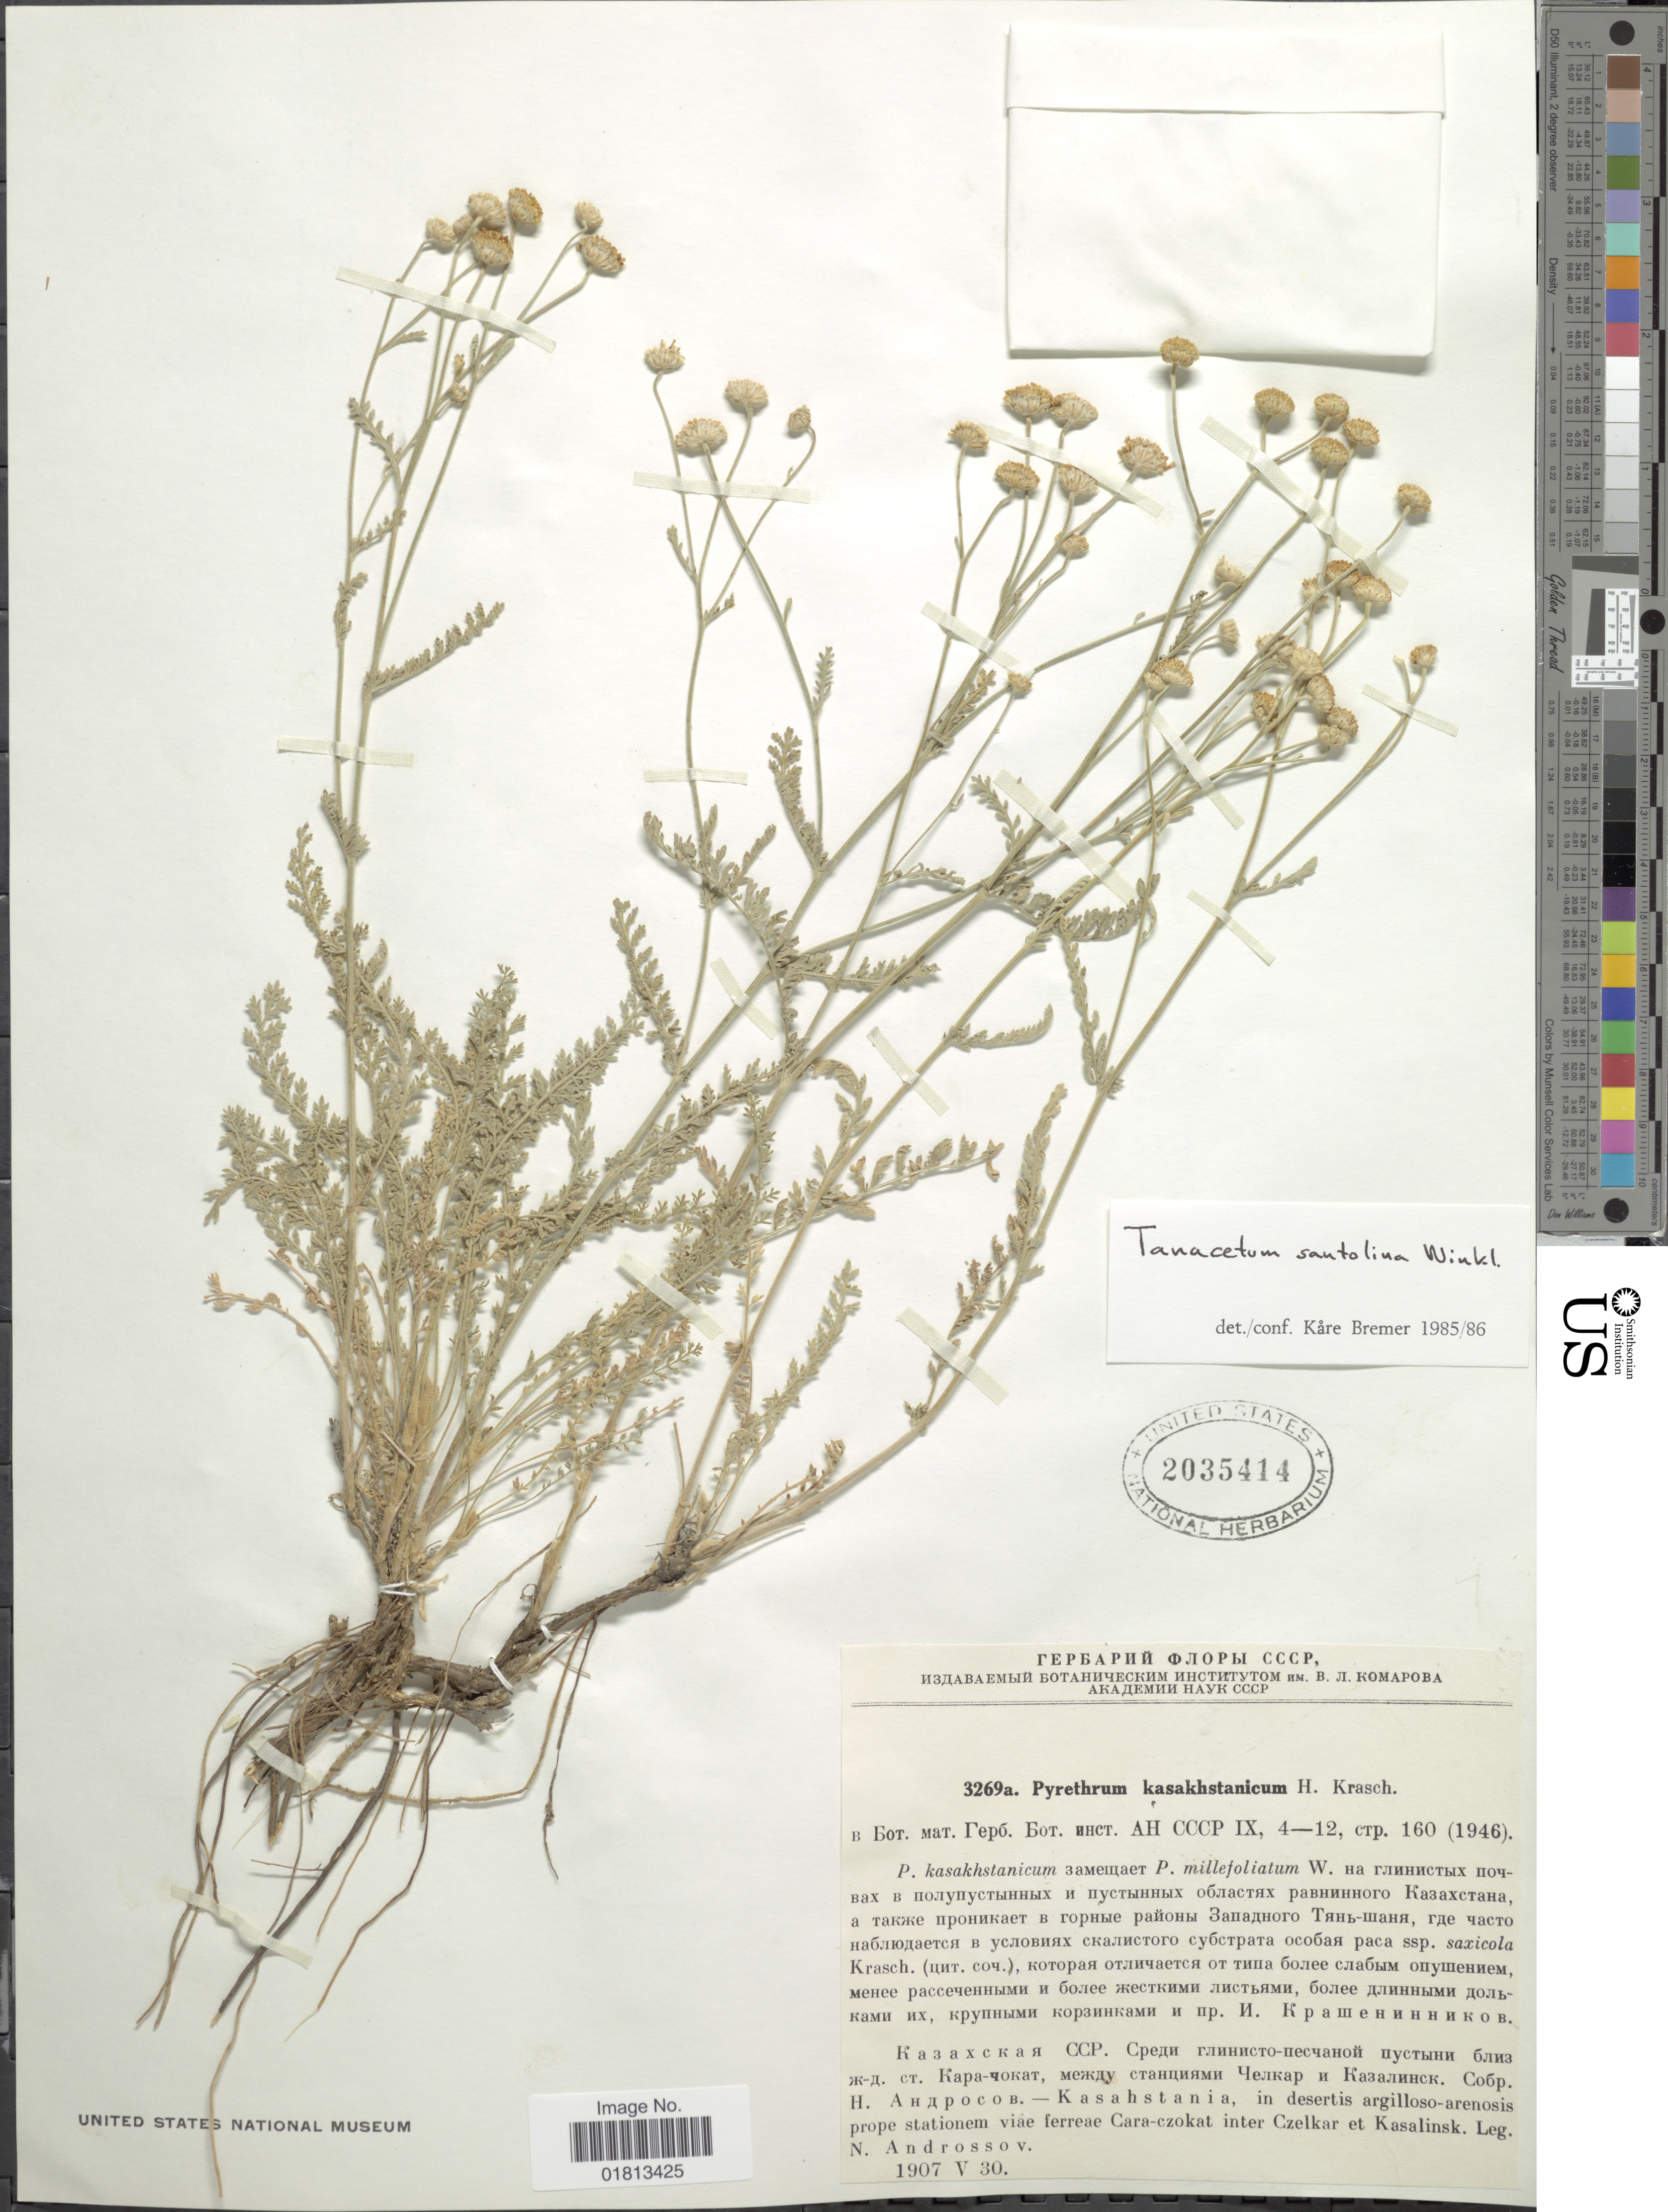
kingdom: Plantae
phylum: Tracheophyta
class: Magnoliopsida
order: Asterales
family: Asteraceae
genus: Tanacetum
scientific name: Tanacetum santolina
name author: C. Winkl.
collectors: N. Androssov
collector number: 3269a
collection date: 1907-05-30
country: Kazakhstan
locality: Kasahstania, in desert argilloso-arenosis prope stationem viae ferreae Cara-czokat inter Czelkar et Kasalinsk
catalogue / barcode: US 2035414